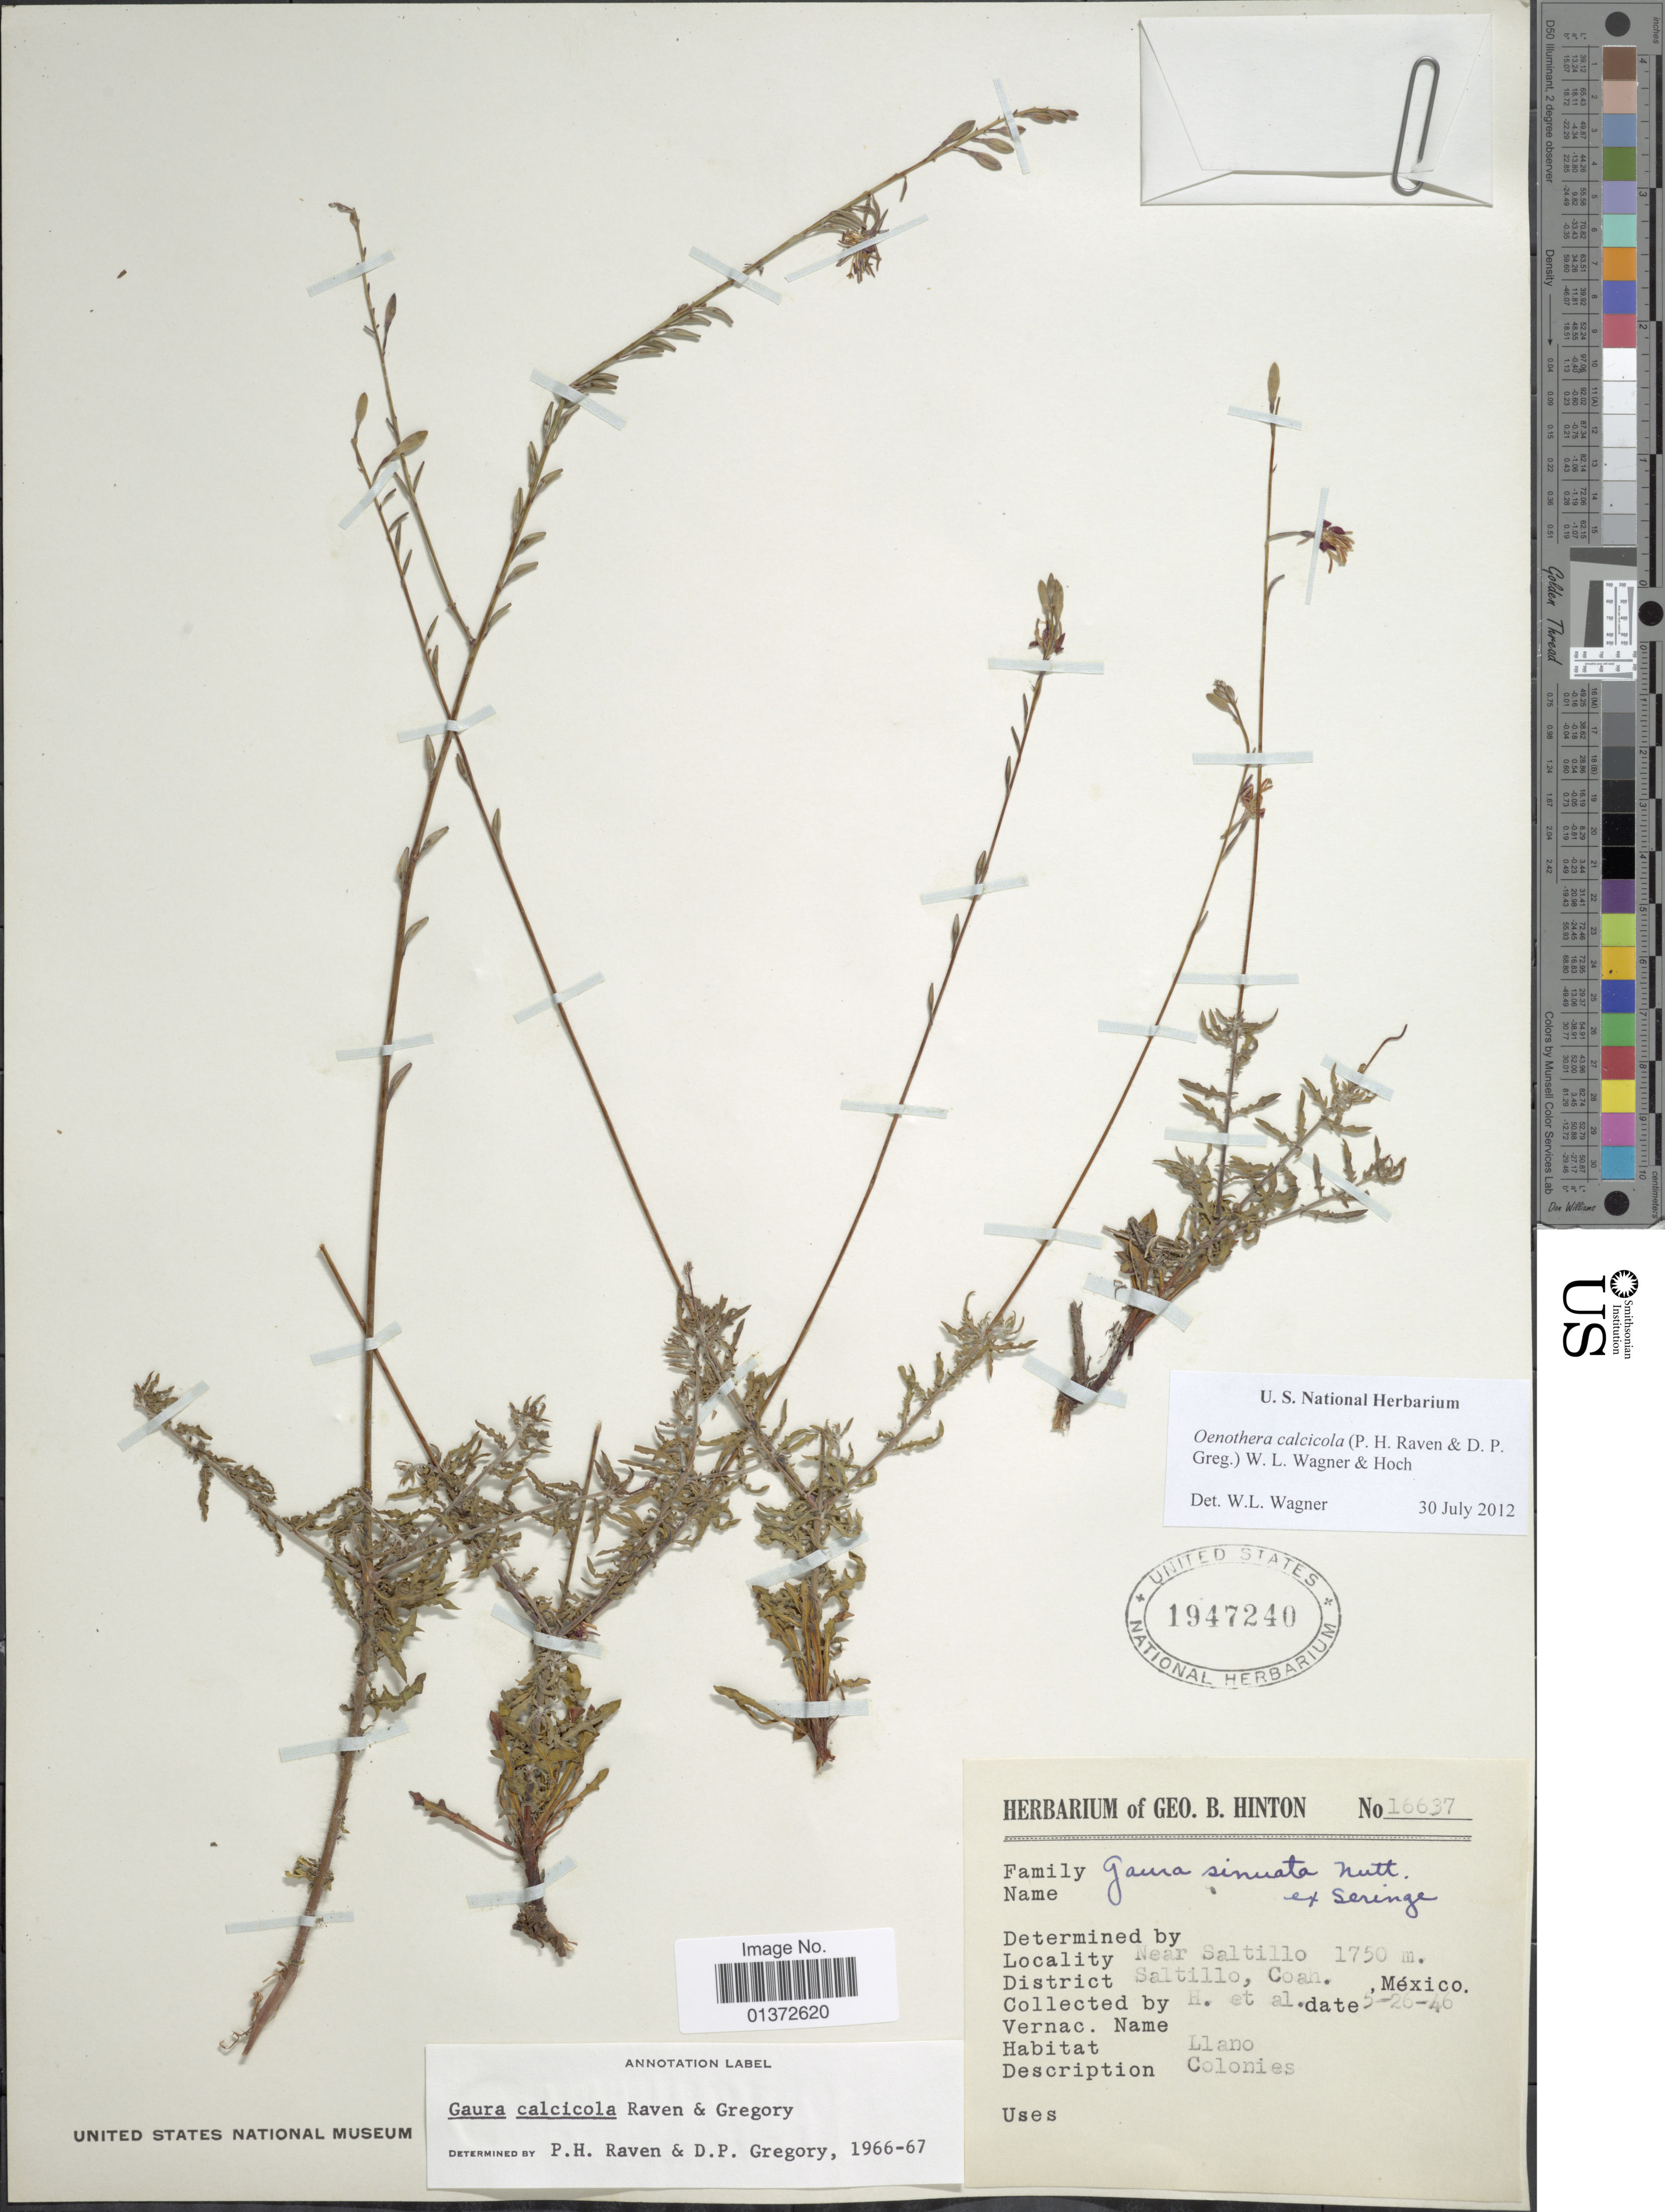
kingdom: Plantae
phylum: Tracheophyta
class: Magnoliopsida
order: Myrtales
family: Onagraceae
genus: Oenothera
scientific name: Oenothera calcicola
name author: (P.H. Raven & D.P. Greg.) W.L. Wagner & Hoch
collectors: G. B. Hinton & et al.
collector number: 16637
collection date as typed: Transcribed d/m/y: 26/4/46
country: Mexico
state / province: Coahuila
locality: Near Saltillo, Saltillo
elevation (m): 1750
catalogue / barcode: US 1947240